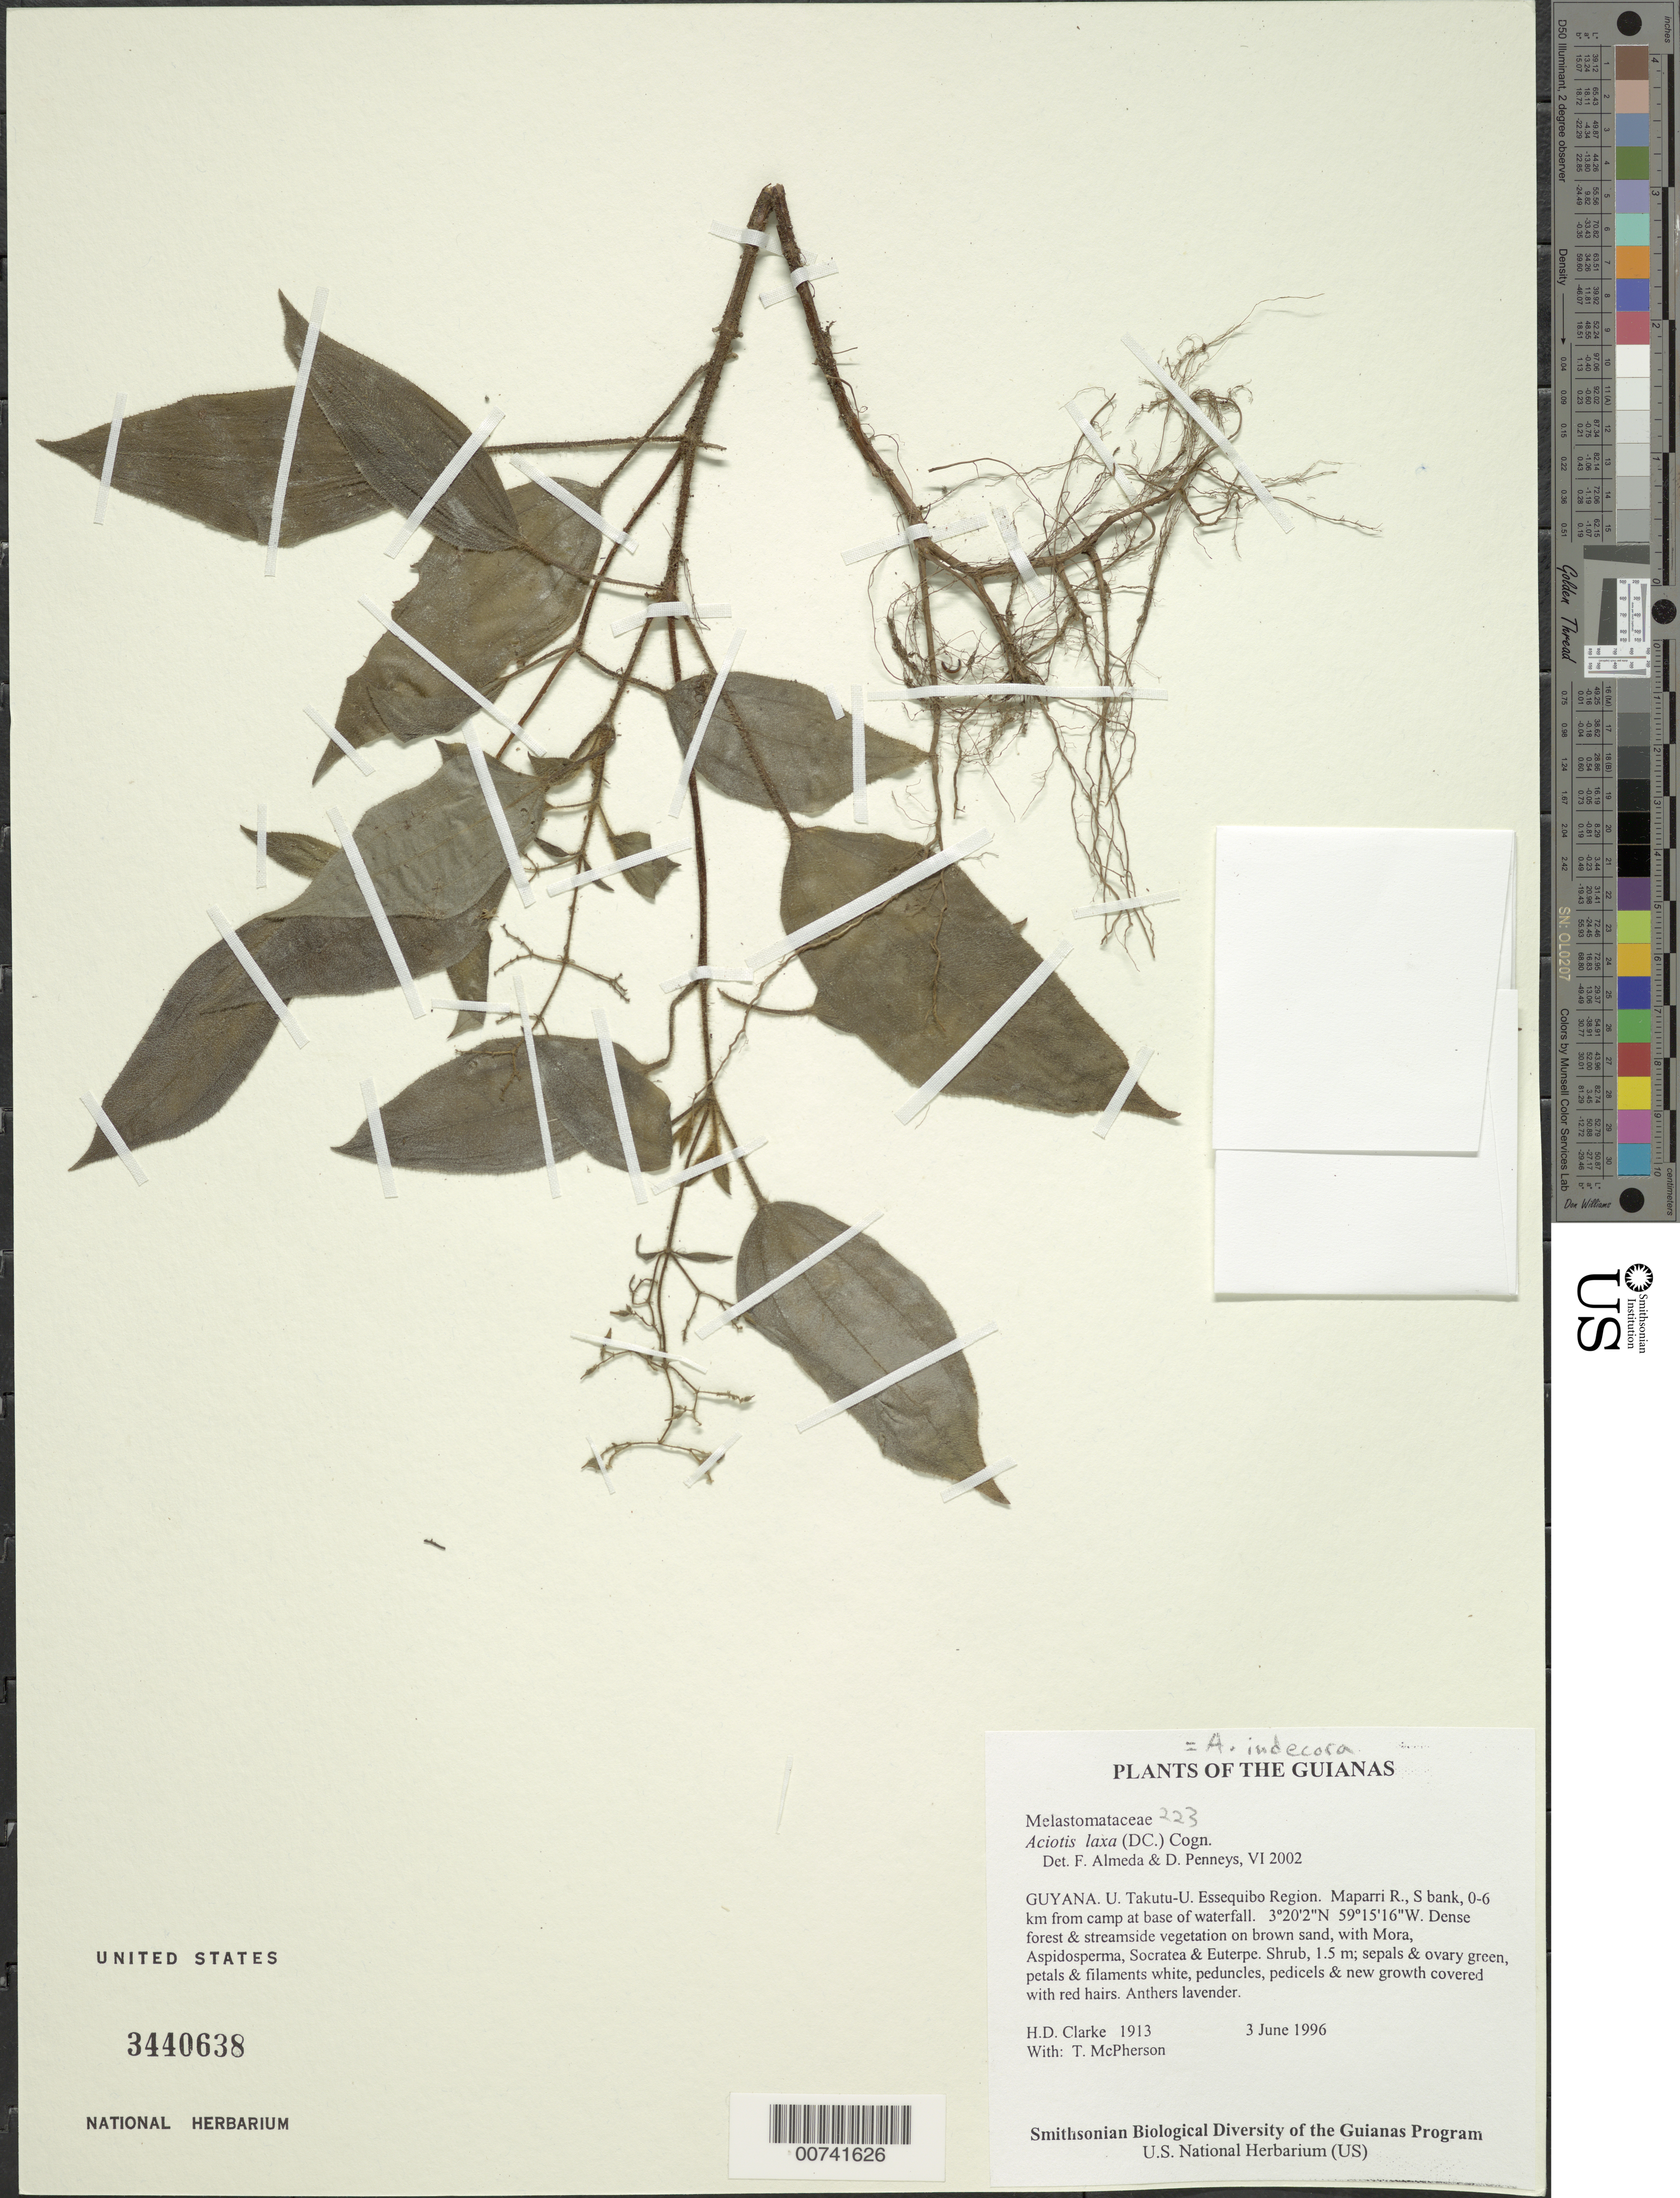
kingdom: Plantae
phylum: Tracheophyta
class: Magnoliopsida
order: Myrtales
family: Melastomataceae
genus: Aciotis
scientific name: Aciotis laxa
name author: (DC.) Cogn.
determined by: Almeda, F.; Penneys, D. S.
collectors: H. D. Clarke & T. McPherson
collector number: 1913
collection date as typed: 3 June 1996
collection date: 1996-06-03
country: Guyana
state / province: U. Takutu-U. Essequibo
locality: Maparri R., S bank, 0-6 km from camp at base of waterfall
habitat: Dense forest & streamside vegetation on brown sand, with Mora, Aspidosperma, Socratea & Euterpe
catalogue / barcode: US 3440638